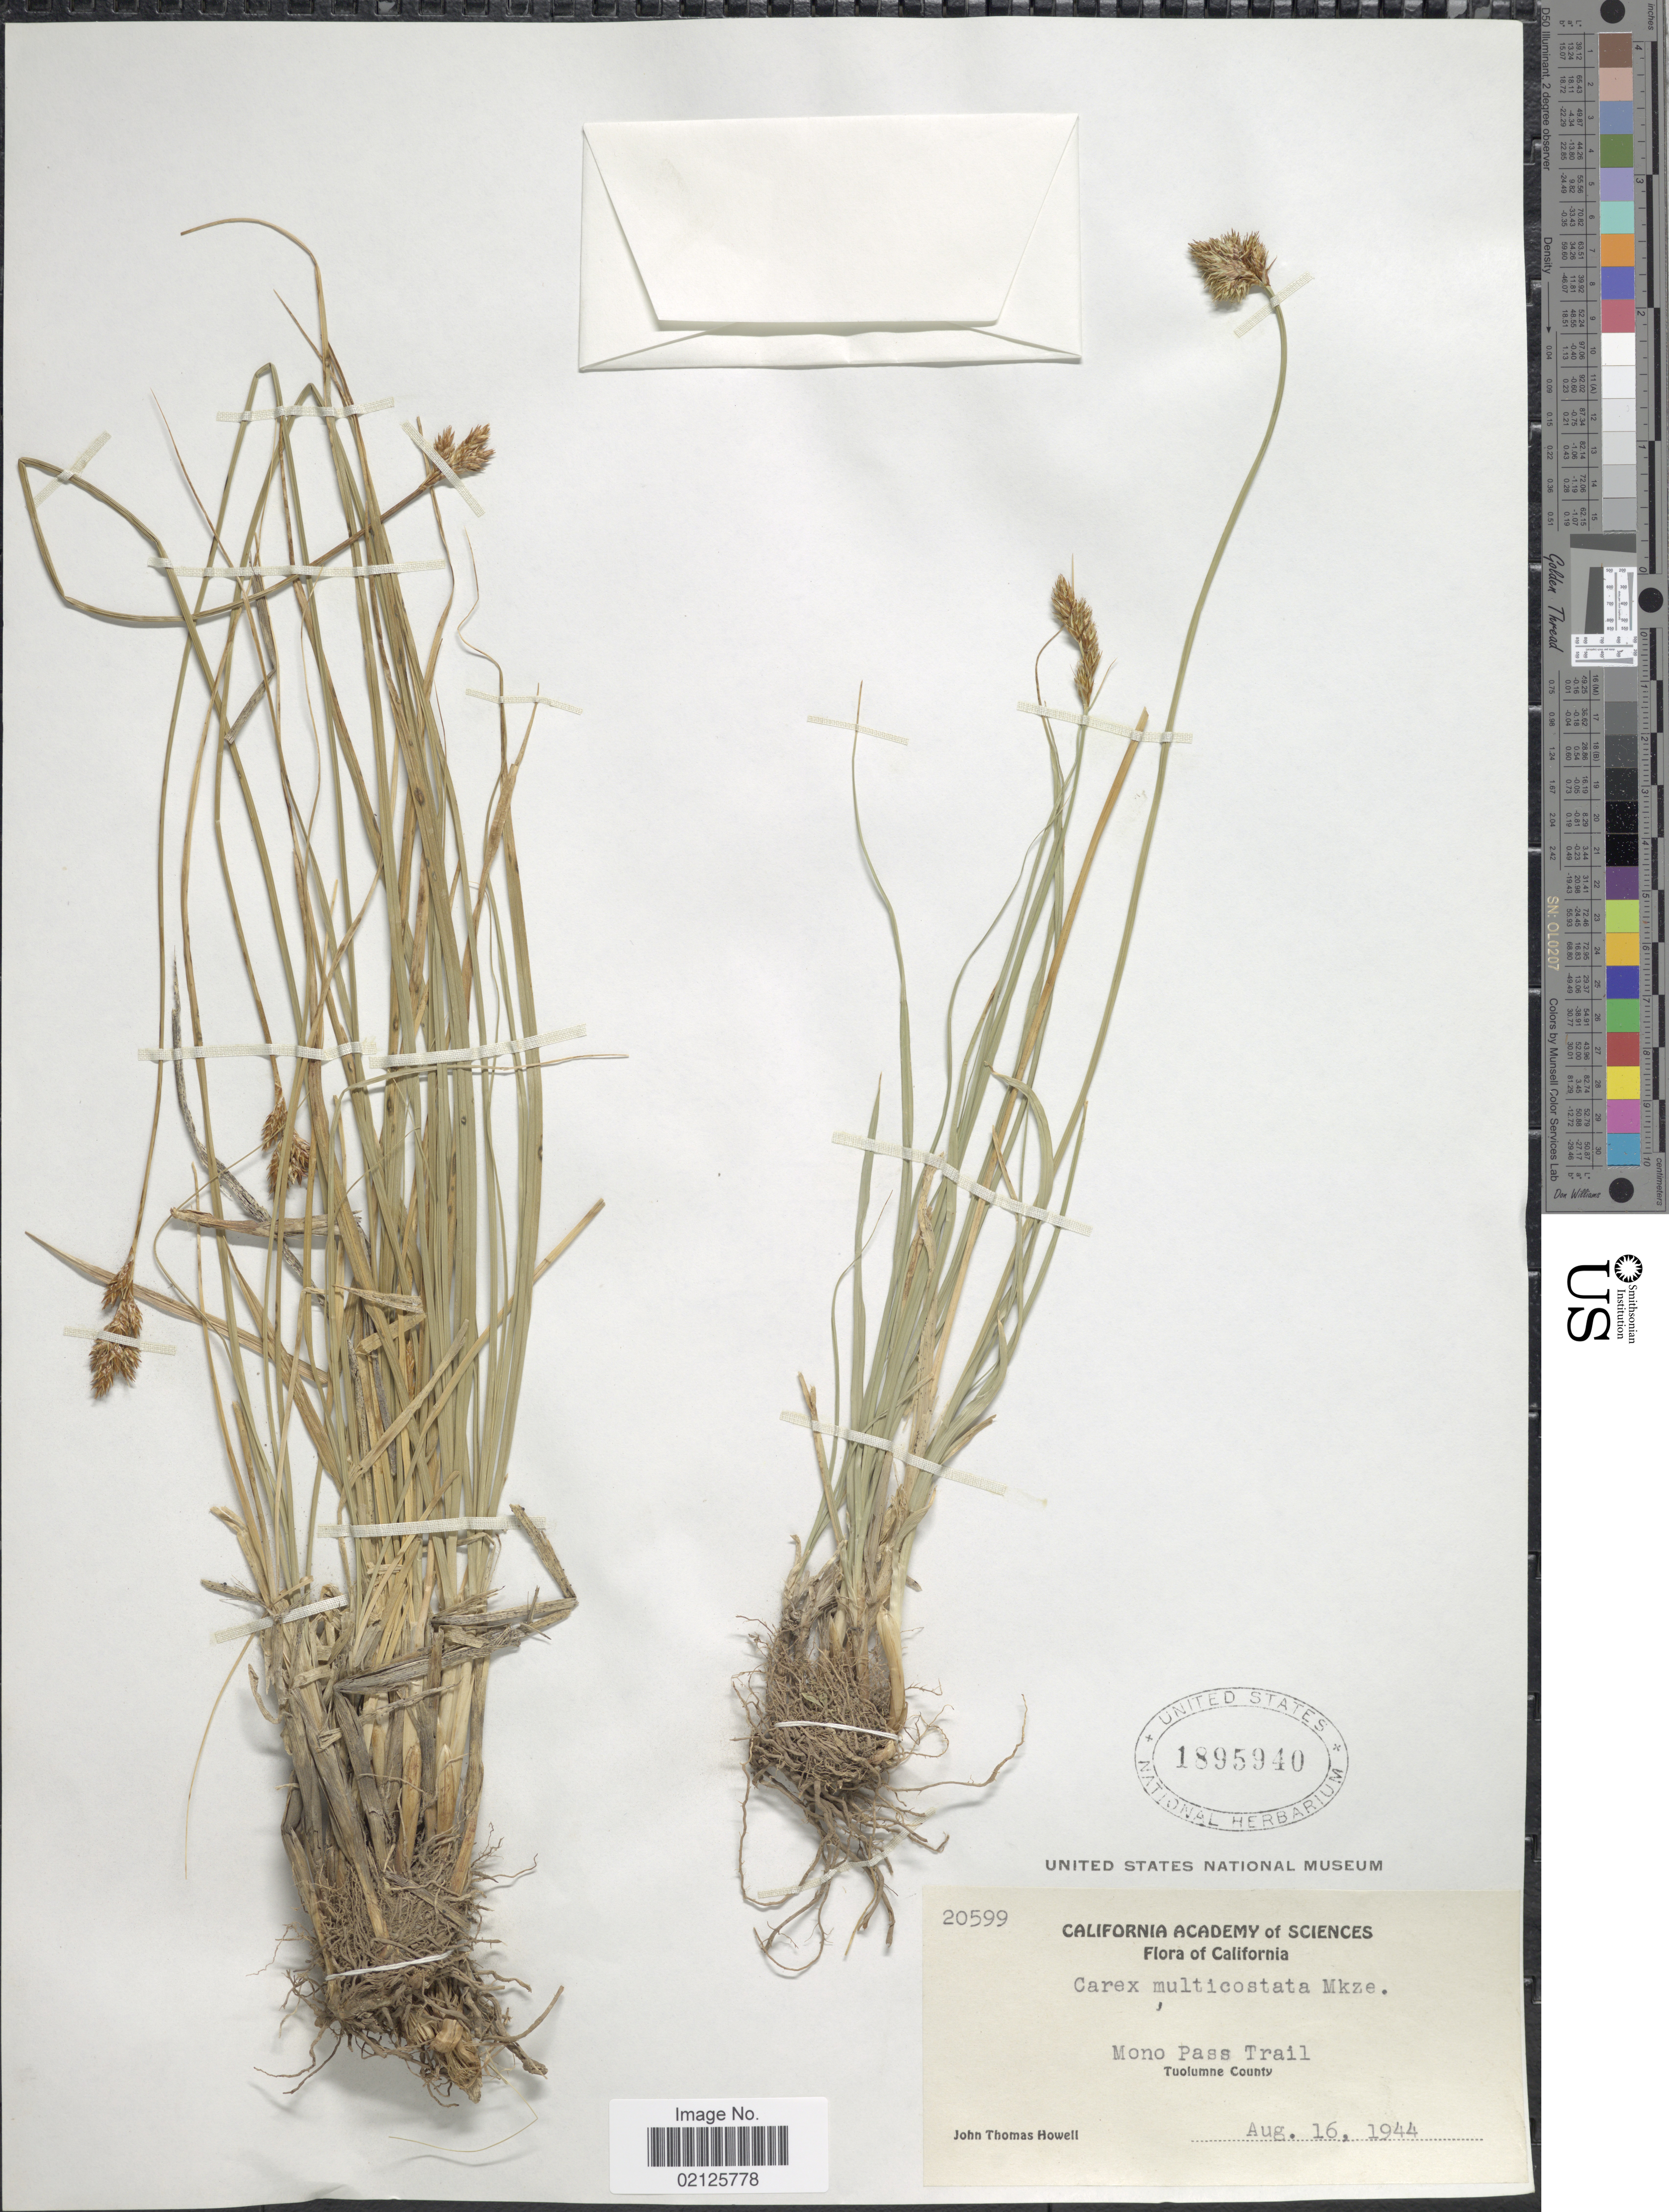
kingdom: Plantae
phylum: Tracheophyta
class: Liliopsida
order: Poales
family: Cyperaceae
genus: Carex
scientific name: Carex multicostata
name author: Mack.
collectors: J. T. Howell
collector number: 20599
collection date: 1944-08-16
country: United States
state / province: California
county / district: Tuolumne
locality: Mono Pass Trail, Tuolumne County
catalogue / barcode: US 1895940